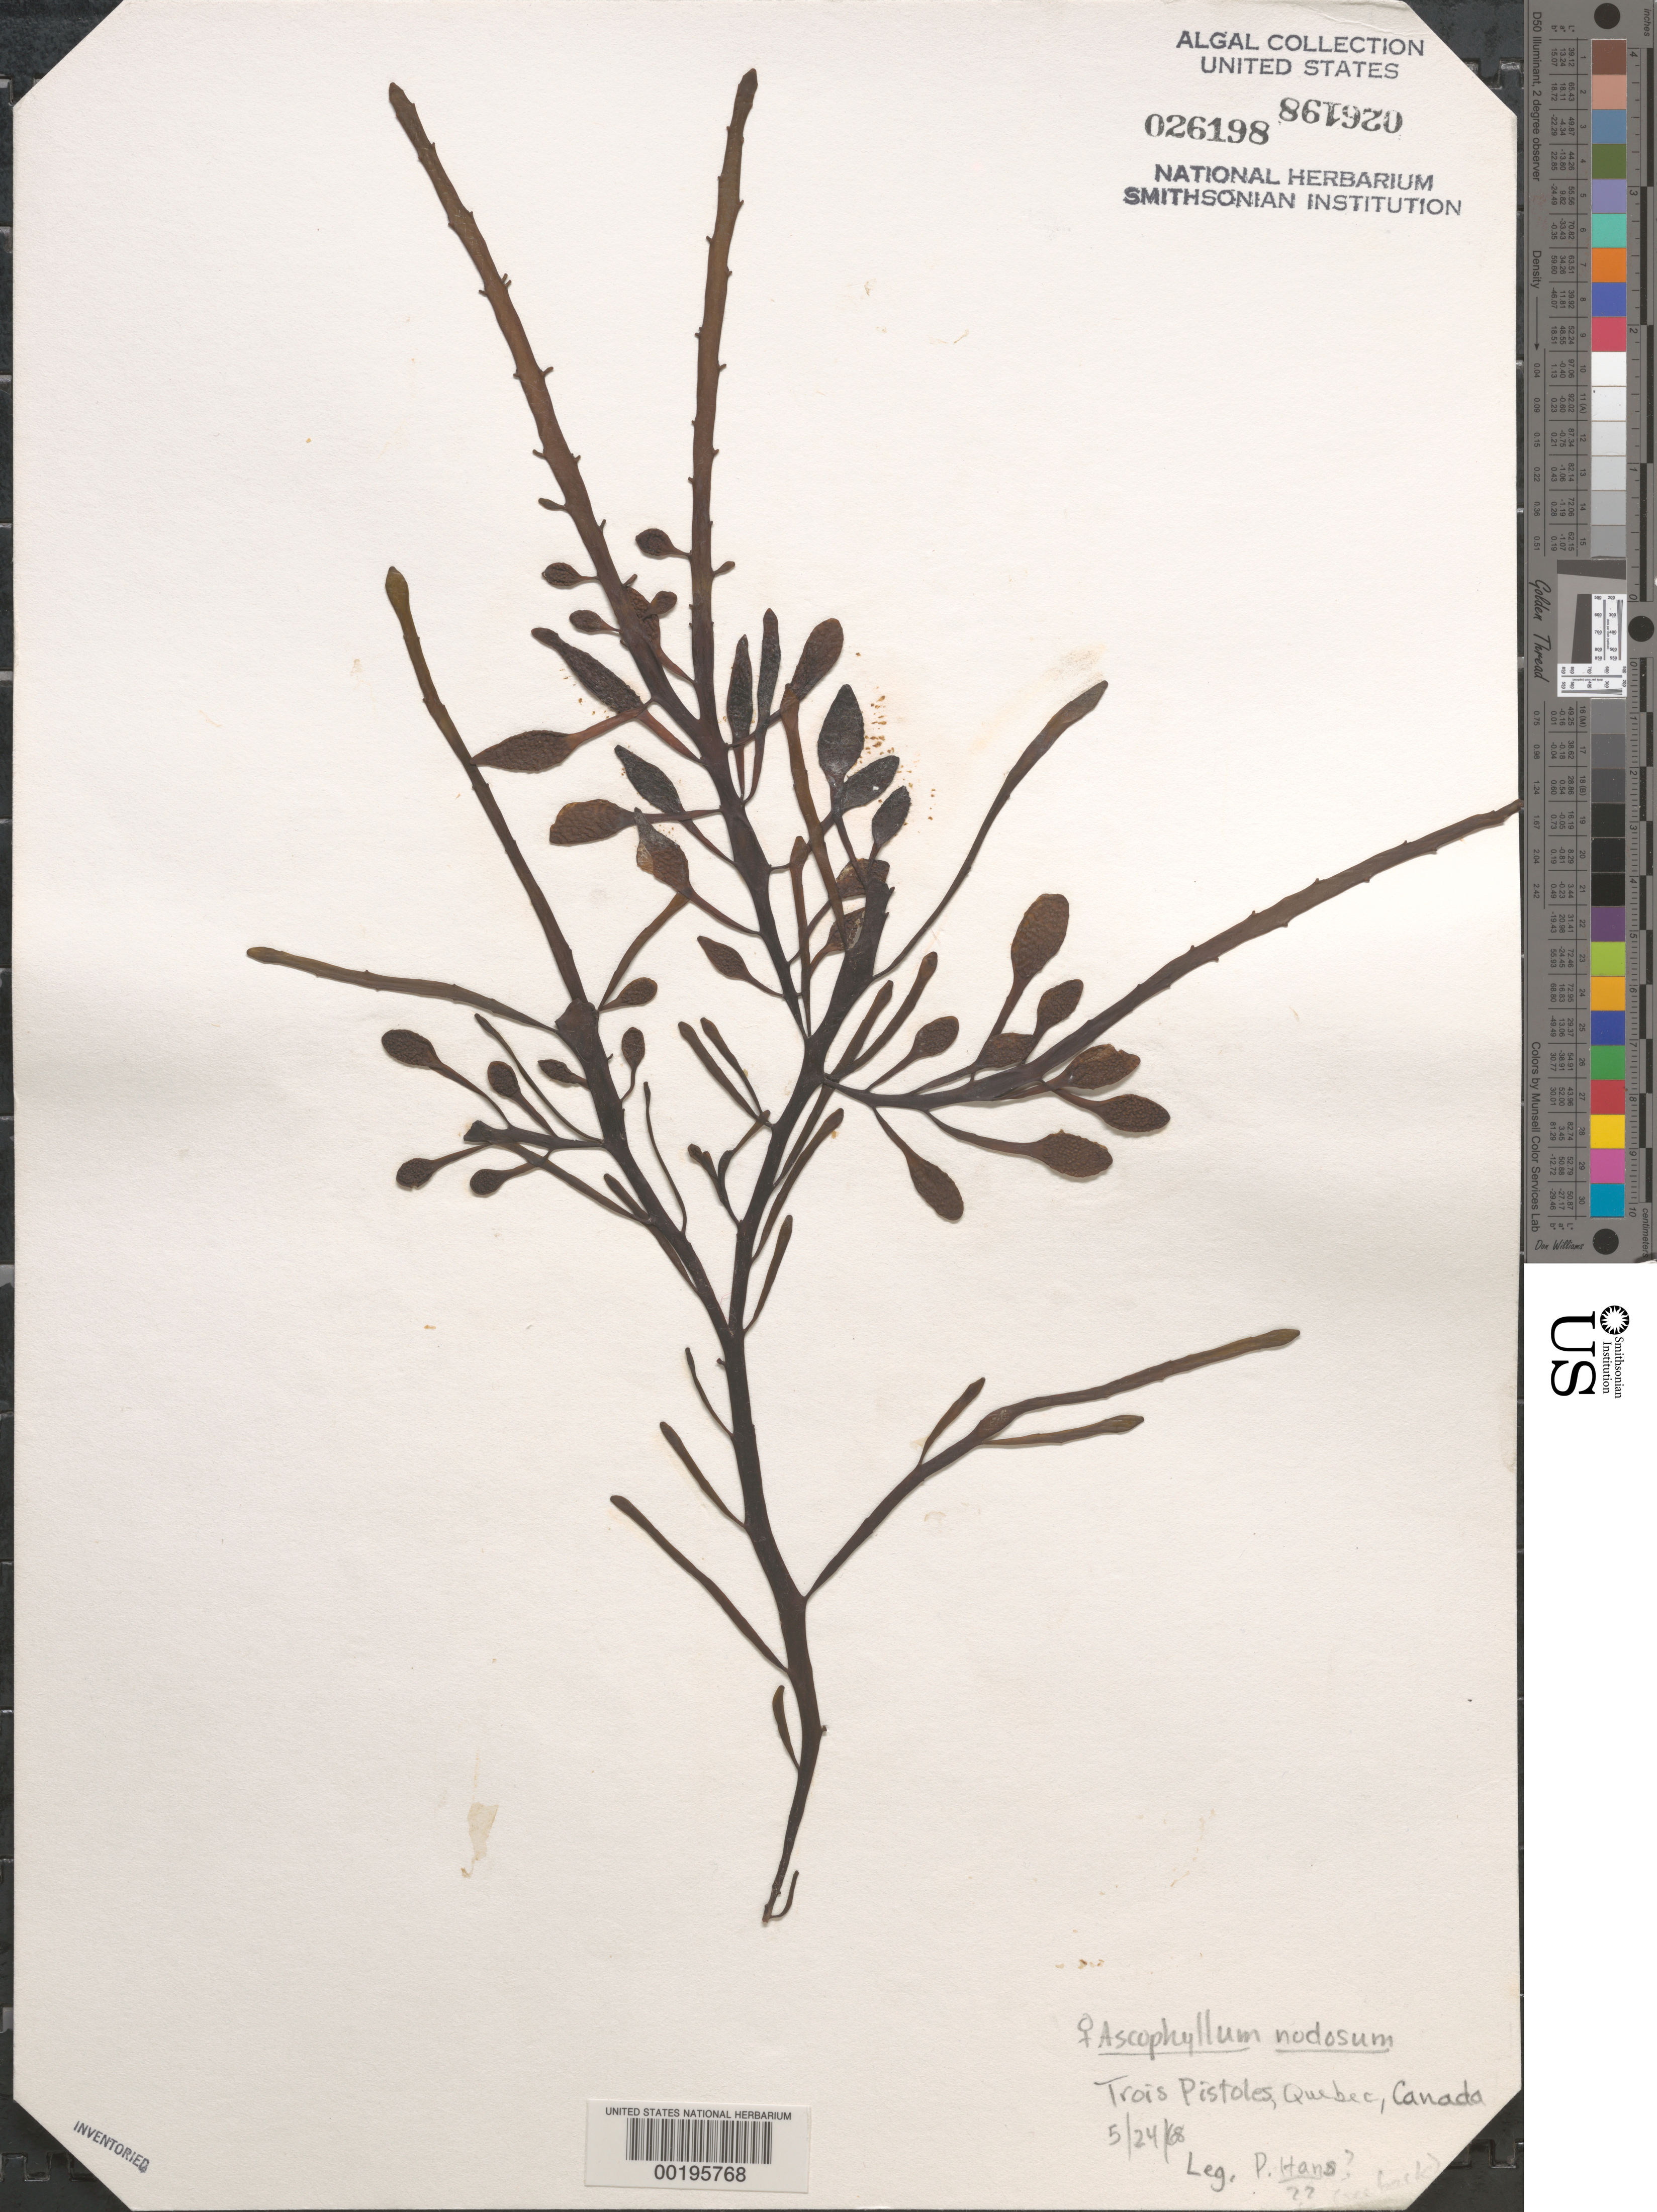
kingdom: Chromista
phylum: Ochrophyta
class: Phaeophyceae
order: Fucales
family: Fucaceae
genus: Ascophyllum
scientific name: Ascophyllum nodosum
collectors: P. Hans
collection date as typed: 24 May 1968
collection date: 1968-05-24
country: Canada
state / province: Quebec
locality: Trois pistoles, riviere du loup county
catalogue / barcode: US 26198